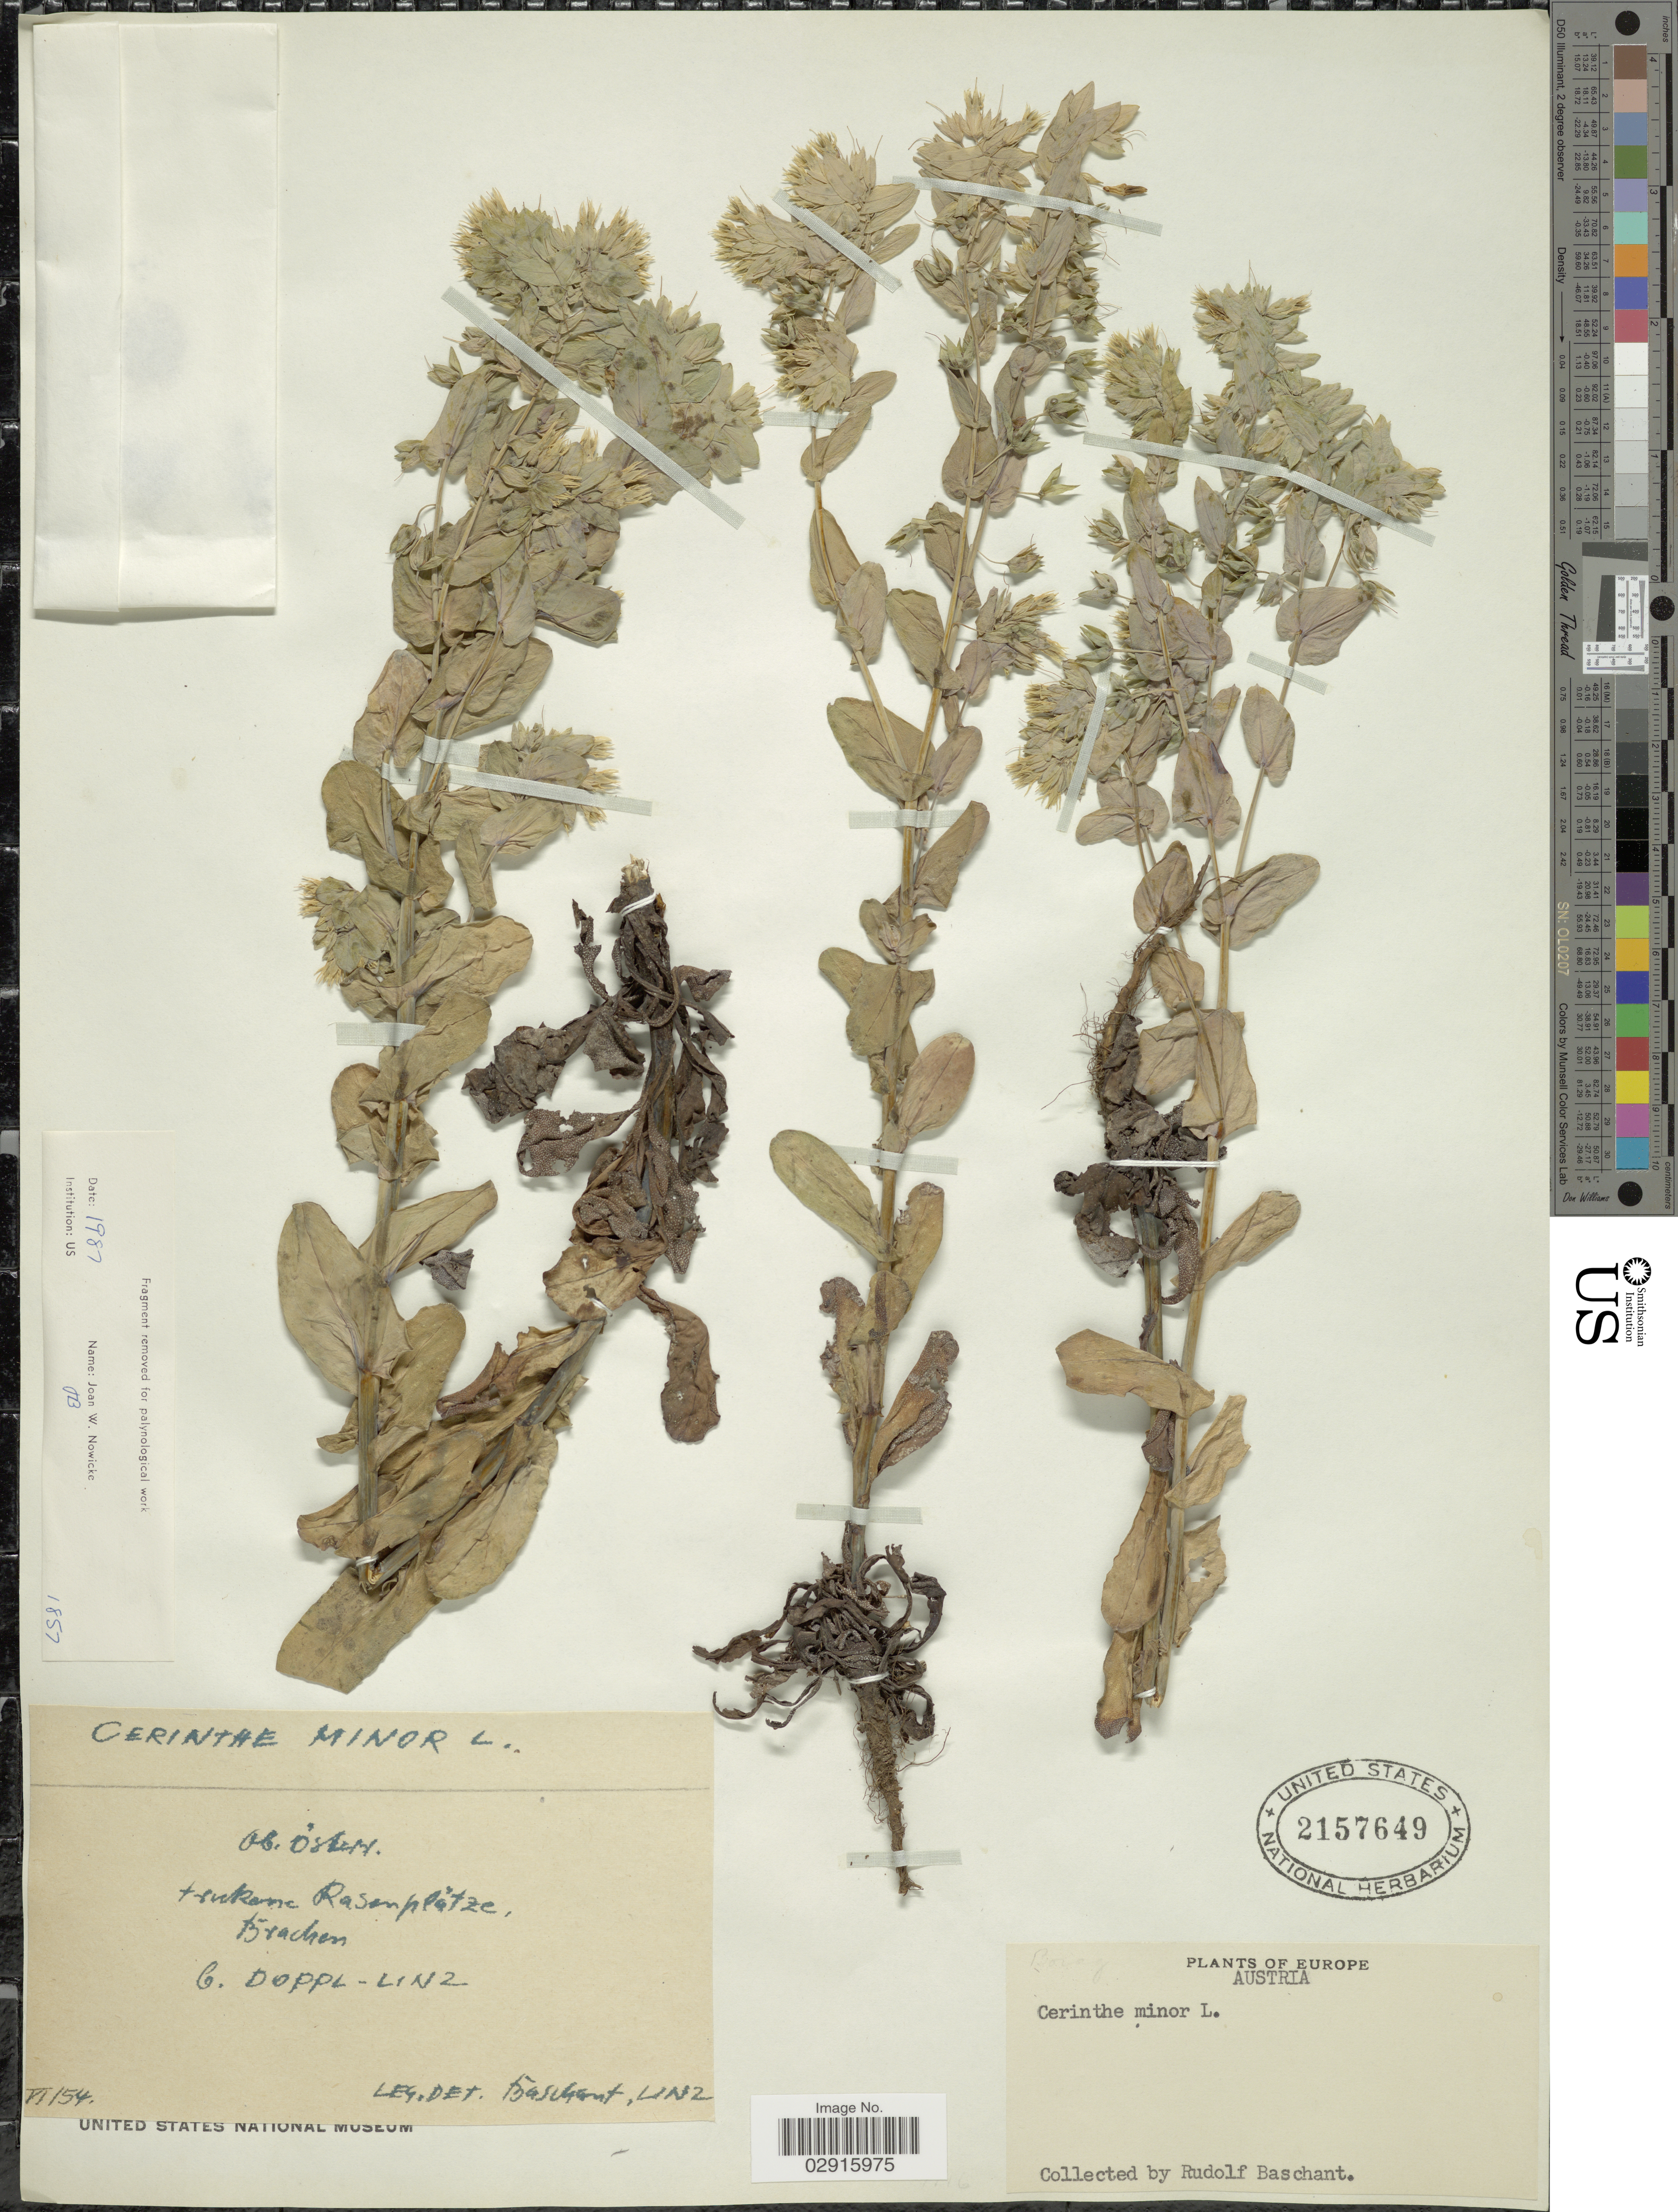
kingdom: Plantae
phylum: Tracheophyta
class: Magnoliopsida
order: Boraginales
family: Boraginaceae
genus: Cerinthe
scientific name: Cerinthe minor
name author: L.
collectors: R. Baschant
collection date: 1954-06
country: Austria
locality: Trukene Rasenplatze, Brachen. G. Doppl - Linz.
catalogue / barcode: US 2157649